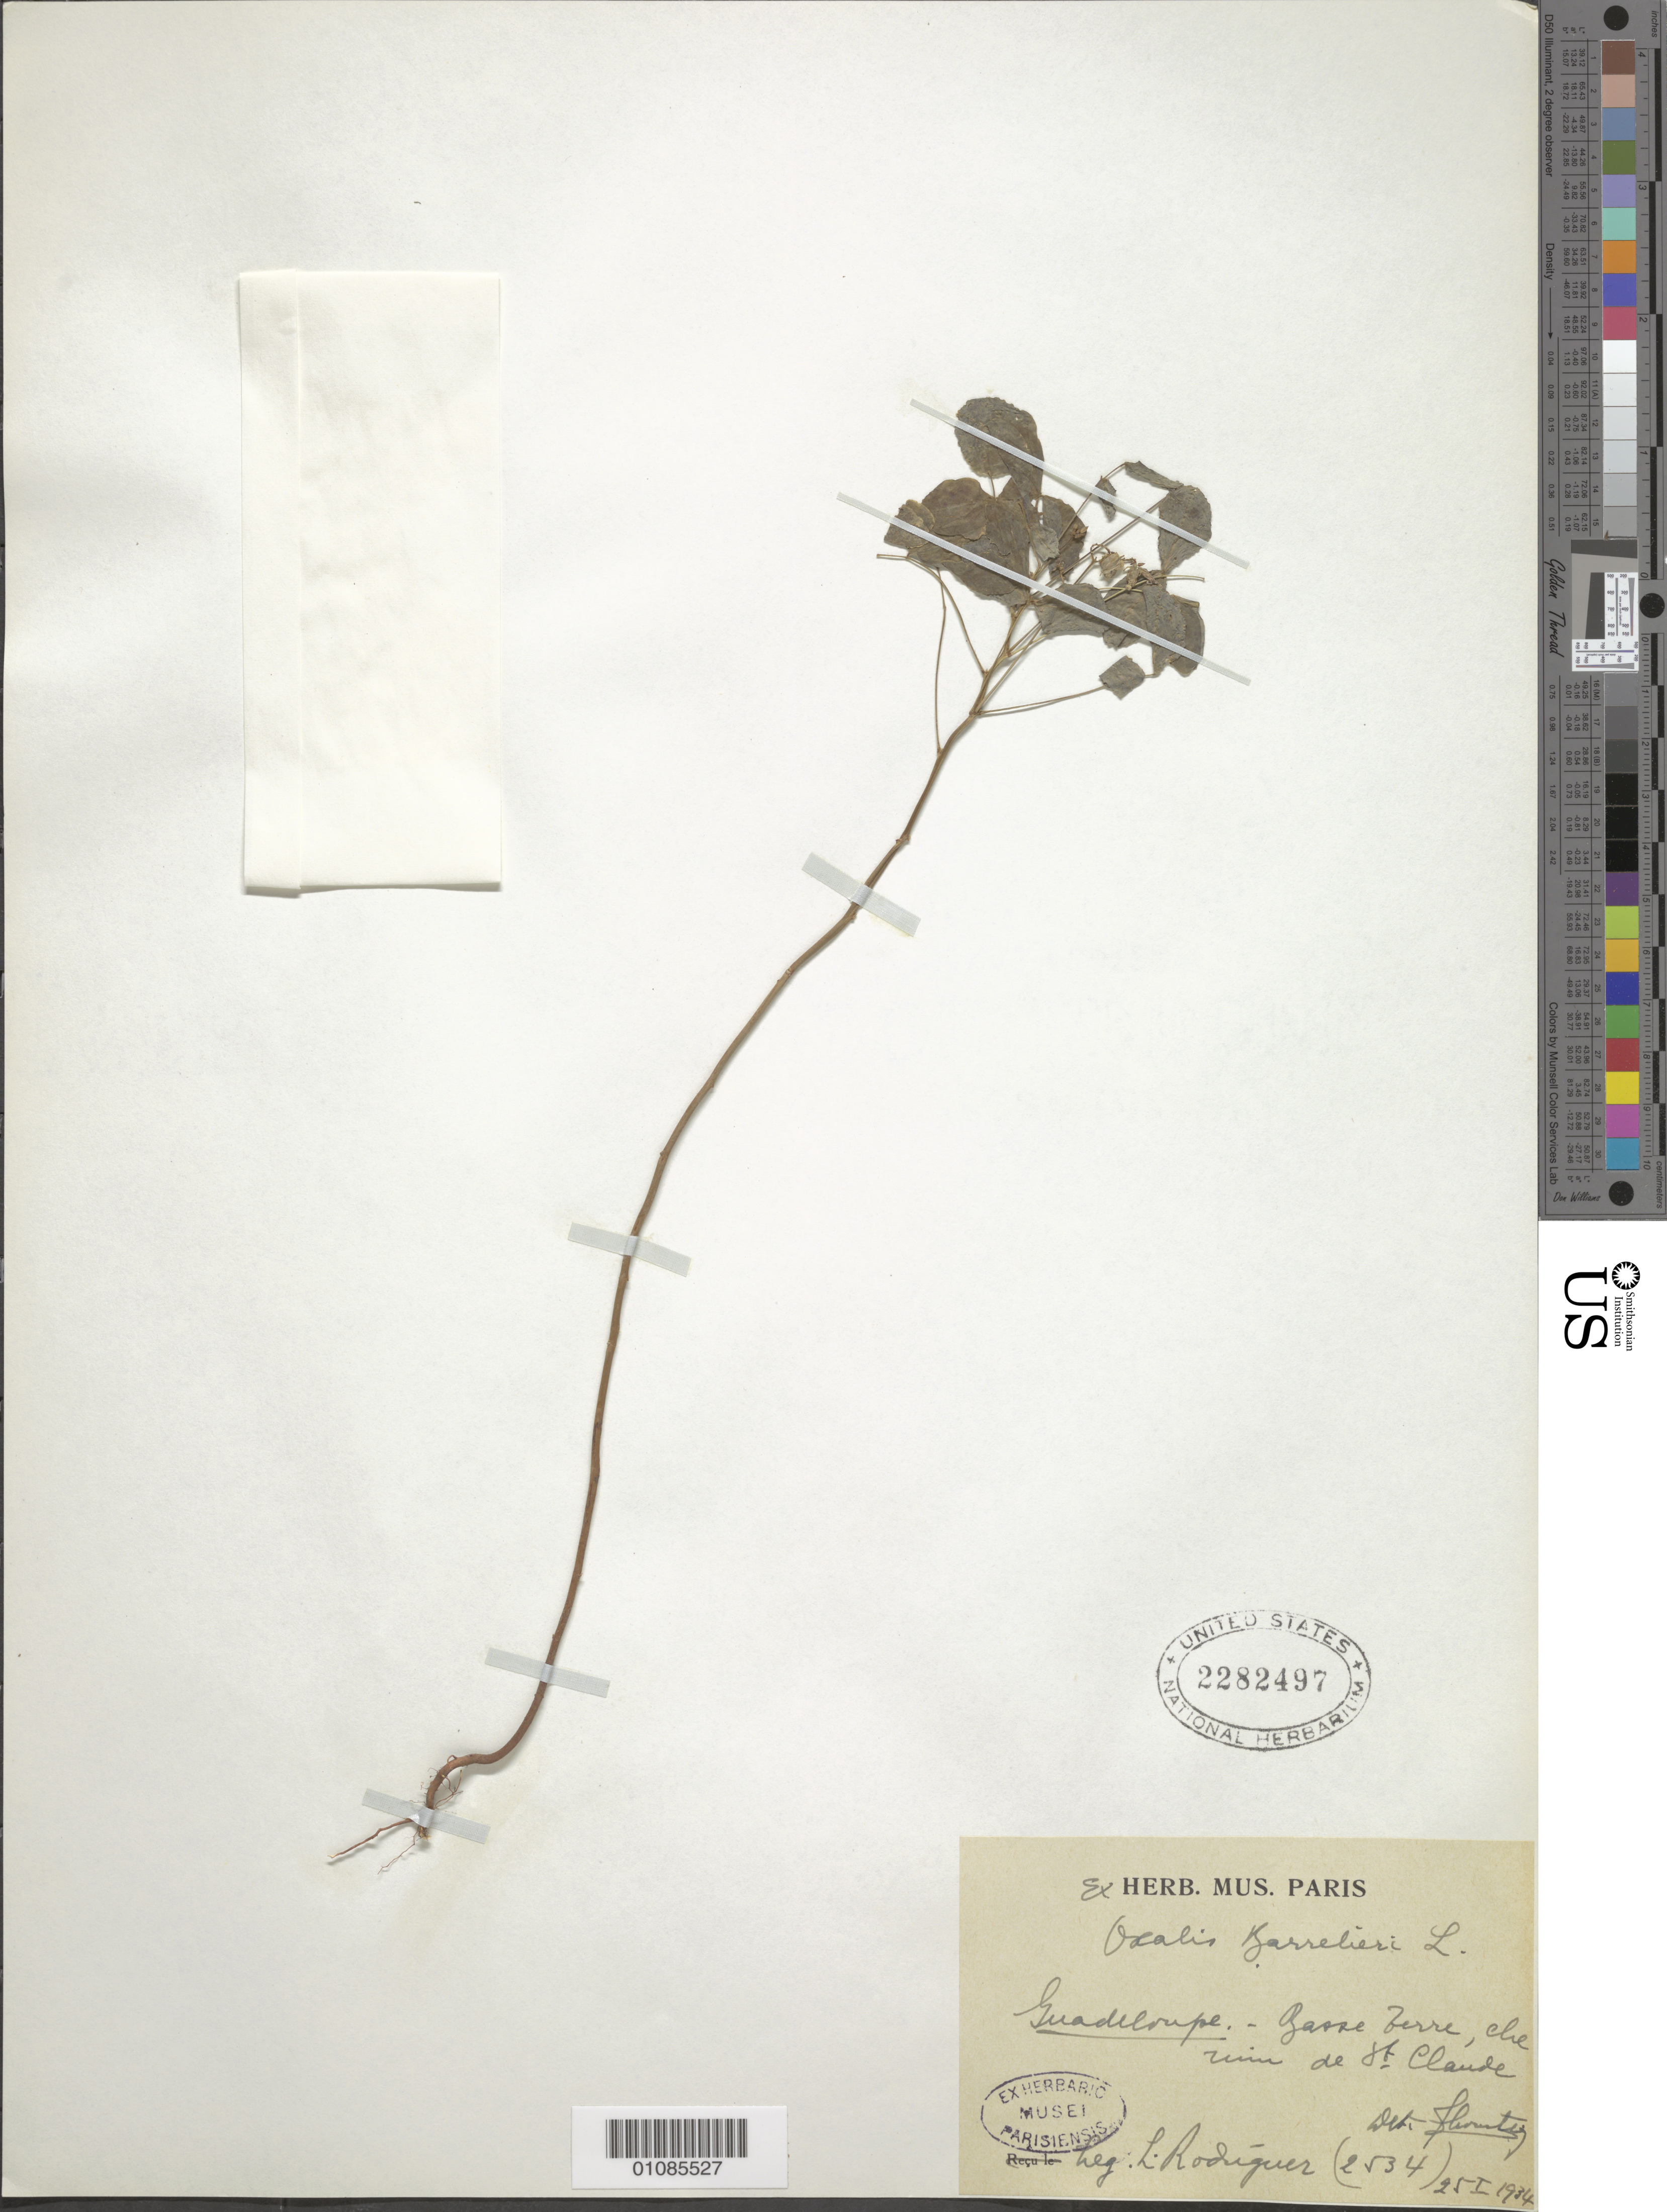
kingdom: Plantae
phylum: Tracheophyta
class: Magnoliopsida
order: Oxalidales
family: Oxalidaceae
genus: Oxalis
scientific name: Oxalis barrelieri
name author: L.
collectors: L. Rodriguez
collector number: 2534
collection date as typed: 25 Jan 1934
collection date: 1934-01-25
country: Guadeloupe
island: Basse Terre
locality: St. Claude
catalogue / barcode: US 2282497